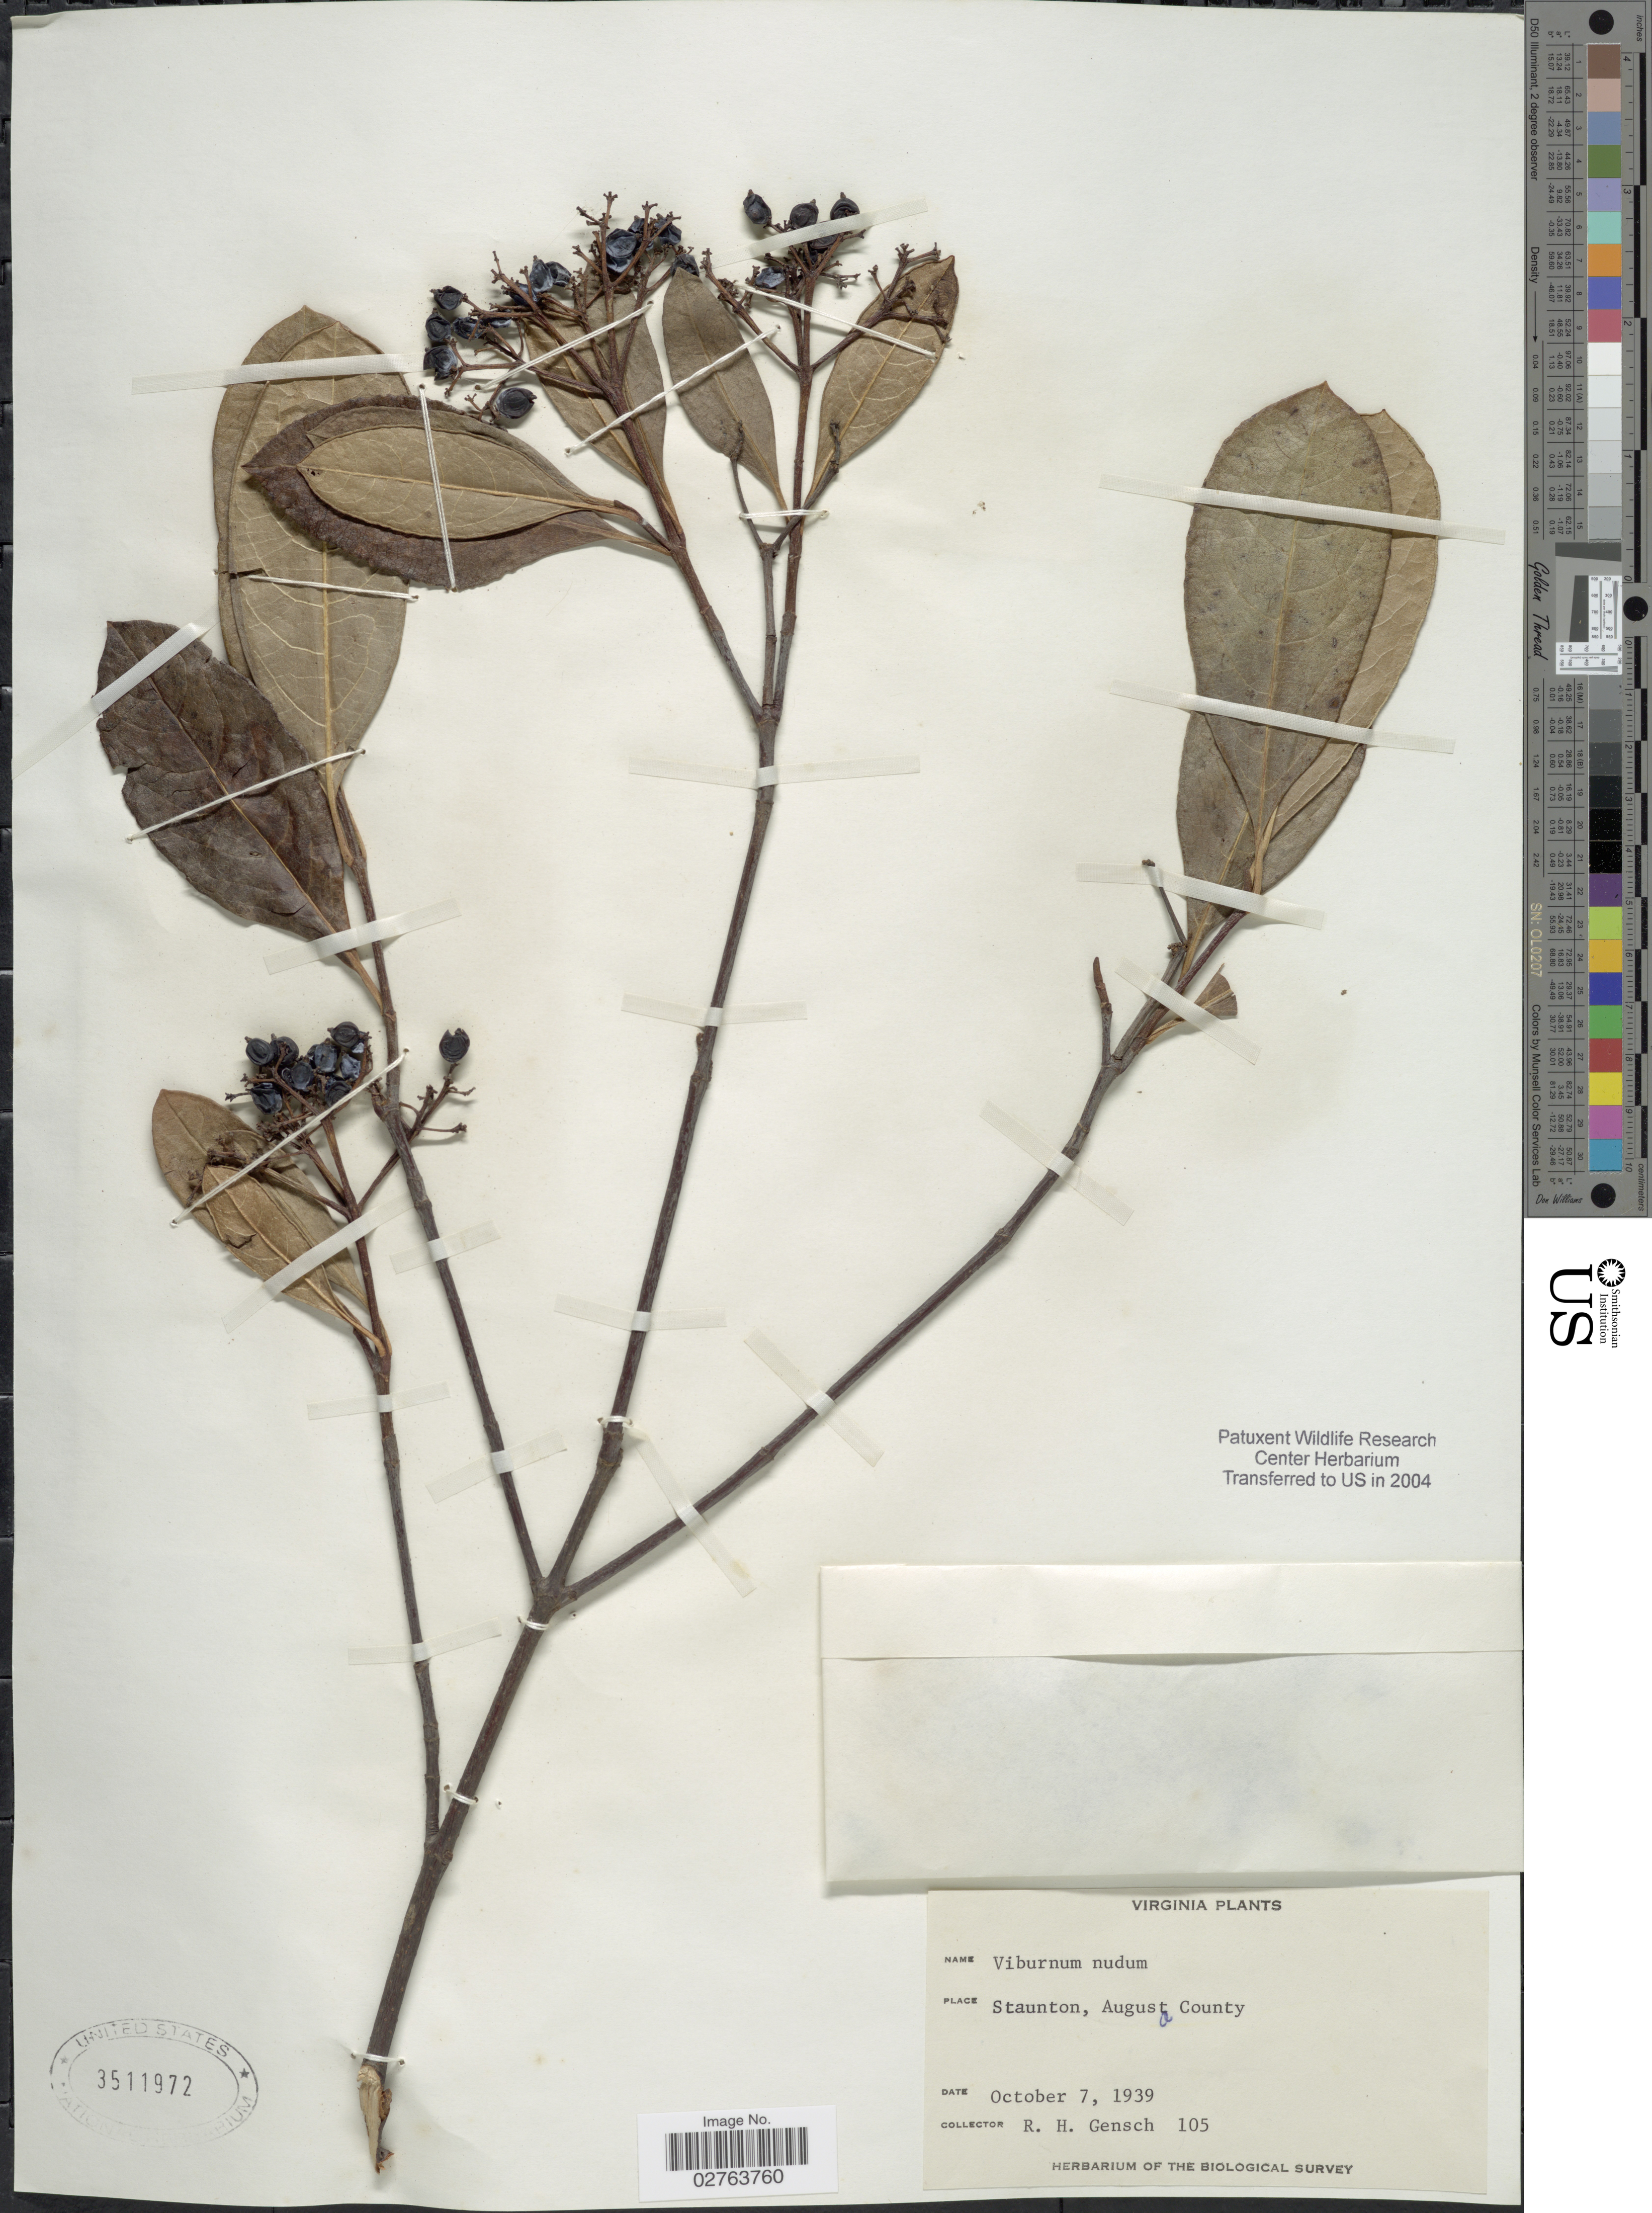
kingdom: Plantae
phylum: Tracheophyta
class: Magnoliopsida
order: Dipsacales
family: Viburnaceae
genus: Viburnum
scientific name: Viburnum nudum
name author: L.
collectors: R. Gensch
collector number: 105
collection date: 1939-10-07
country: United States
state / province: Virginia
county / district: Augusta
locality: Staunton, Augusta County.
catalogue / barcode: US 3511972